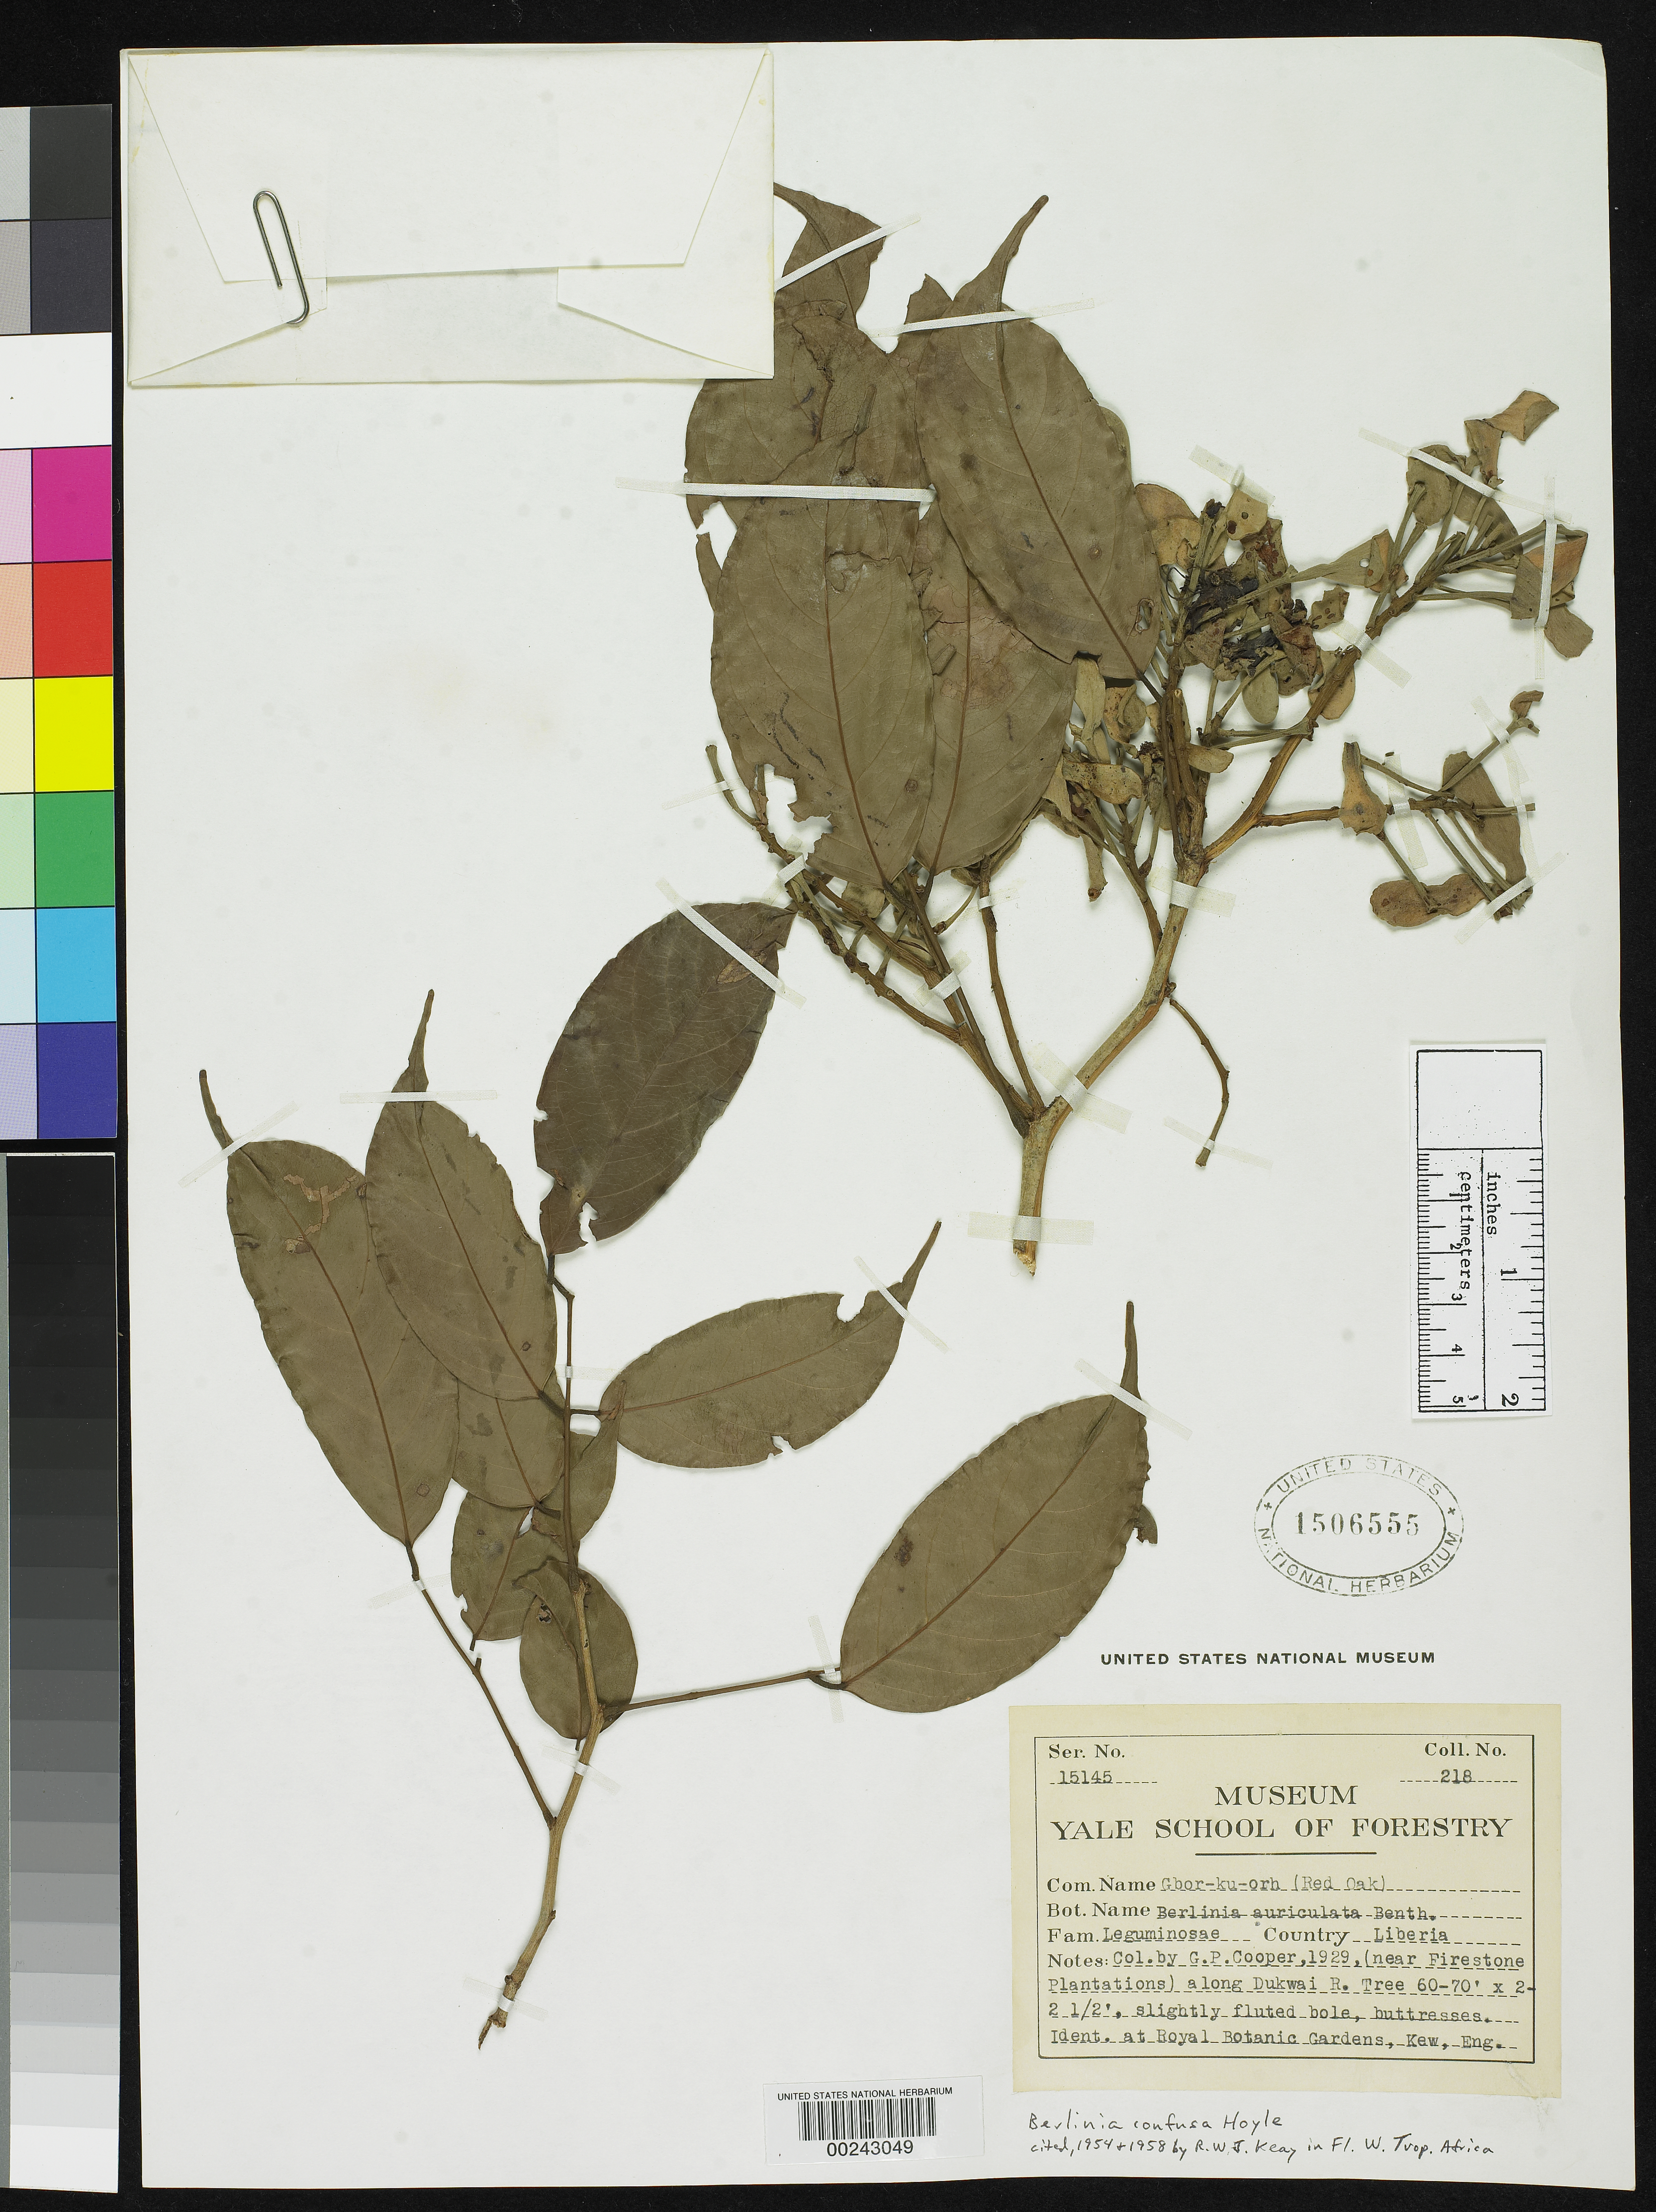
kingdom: Plantae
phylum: Tracheophyta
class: Magnoliopsida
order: Fabales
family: Fabaceae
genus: Berlinia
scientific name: Berlinia confusa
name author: Hoyle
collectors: G. Cooper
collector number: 218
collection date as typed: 1929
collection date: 1929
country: Liberia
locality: Near firestone plantations along dukwai river.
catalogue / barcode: US 1506555